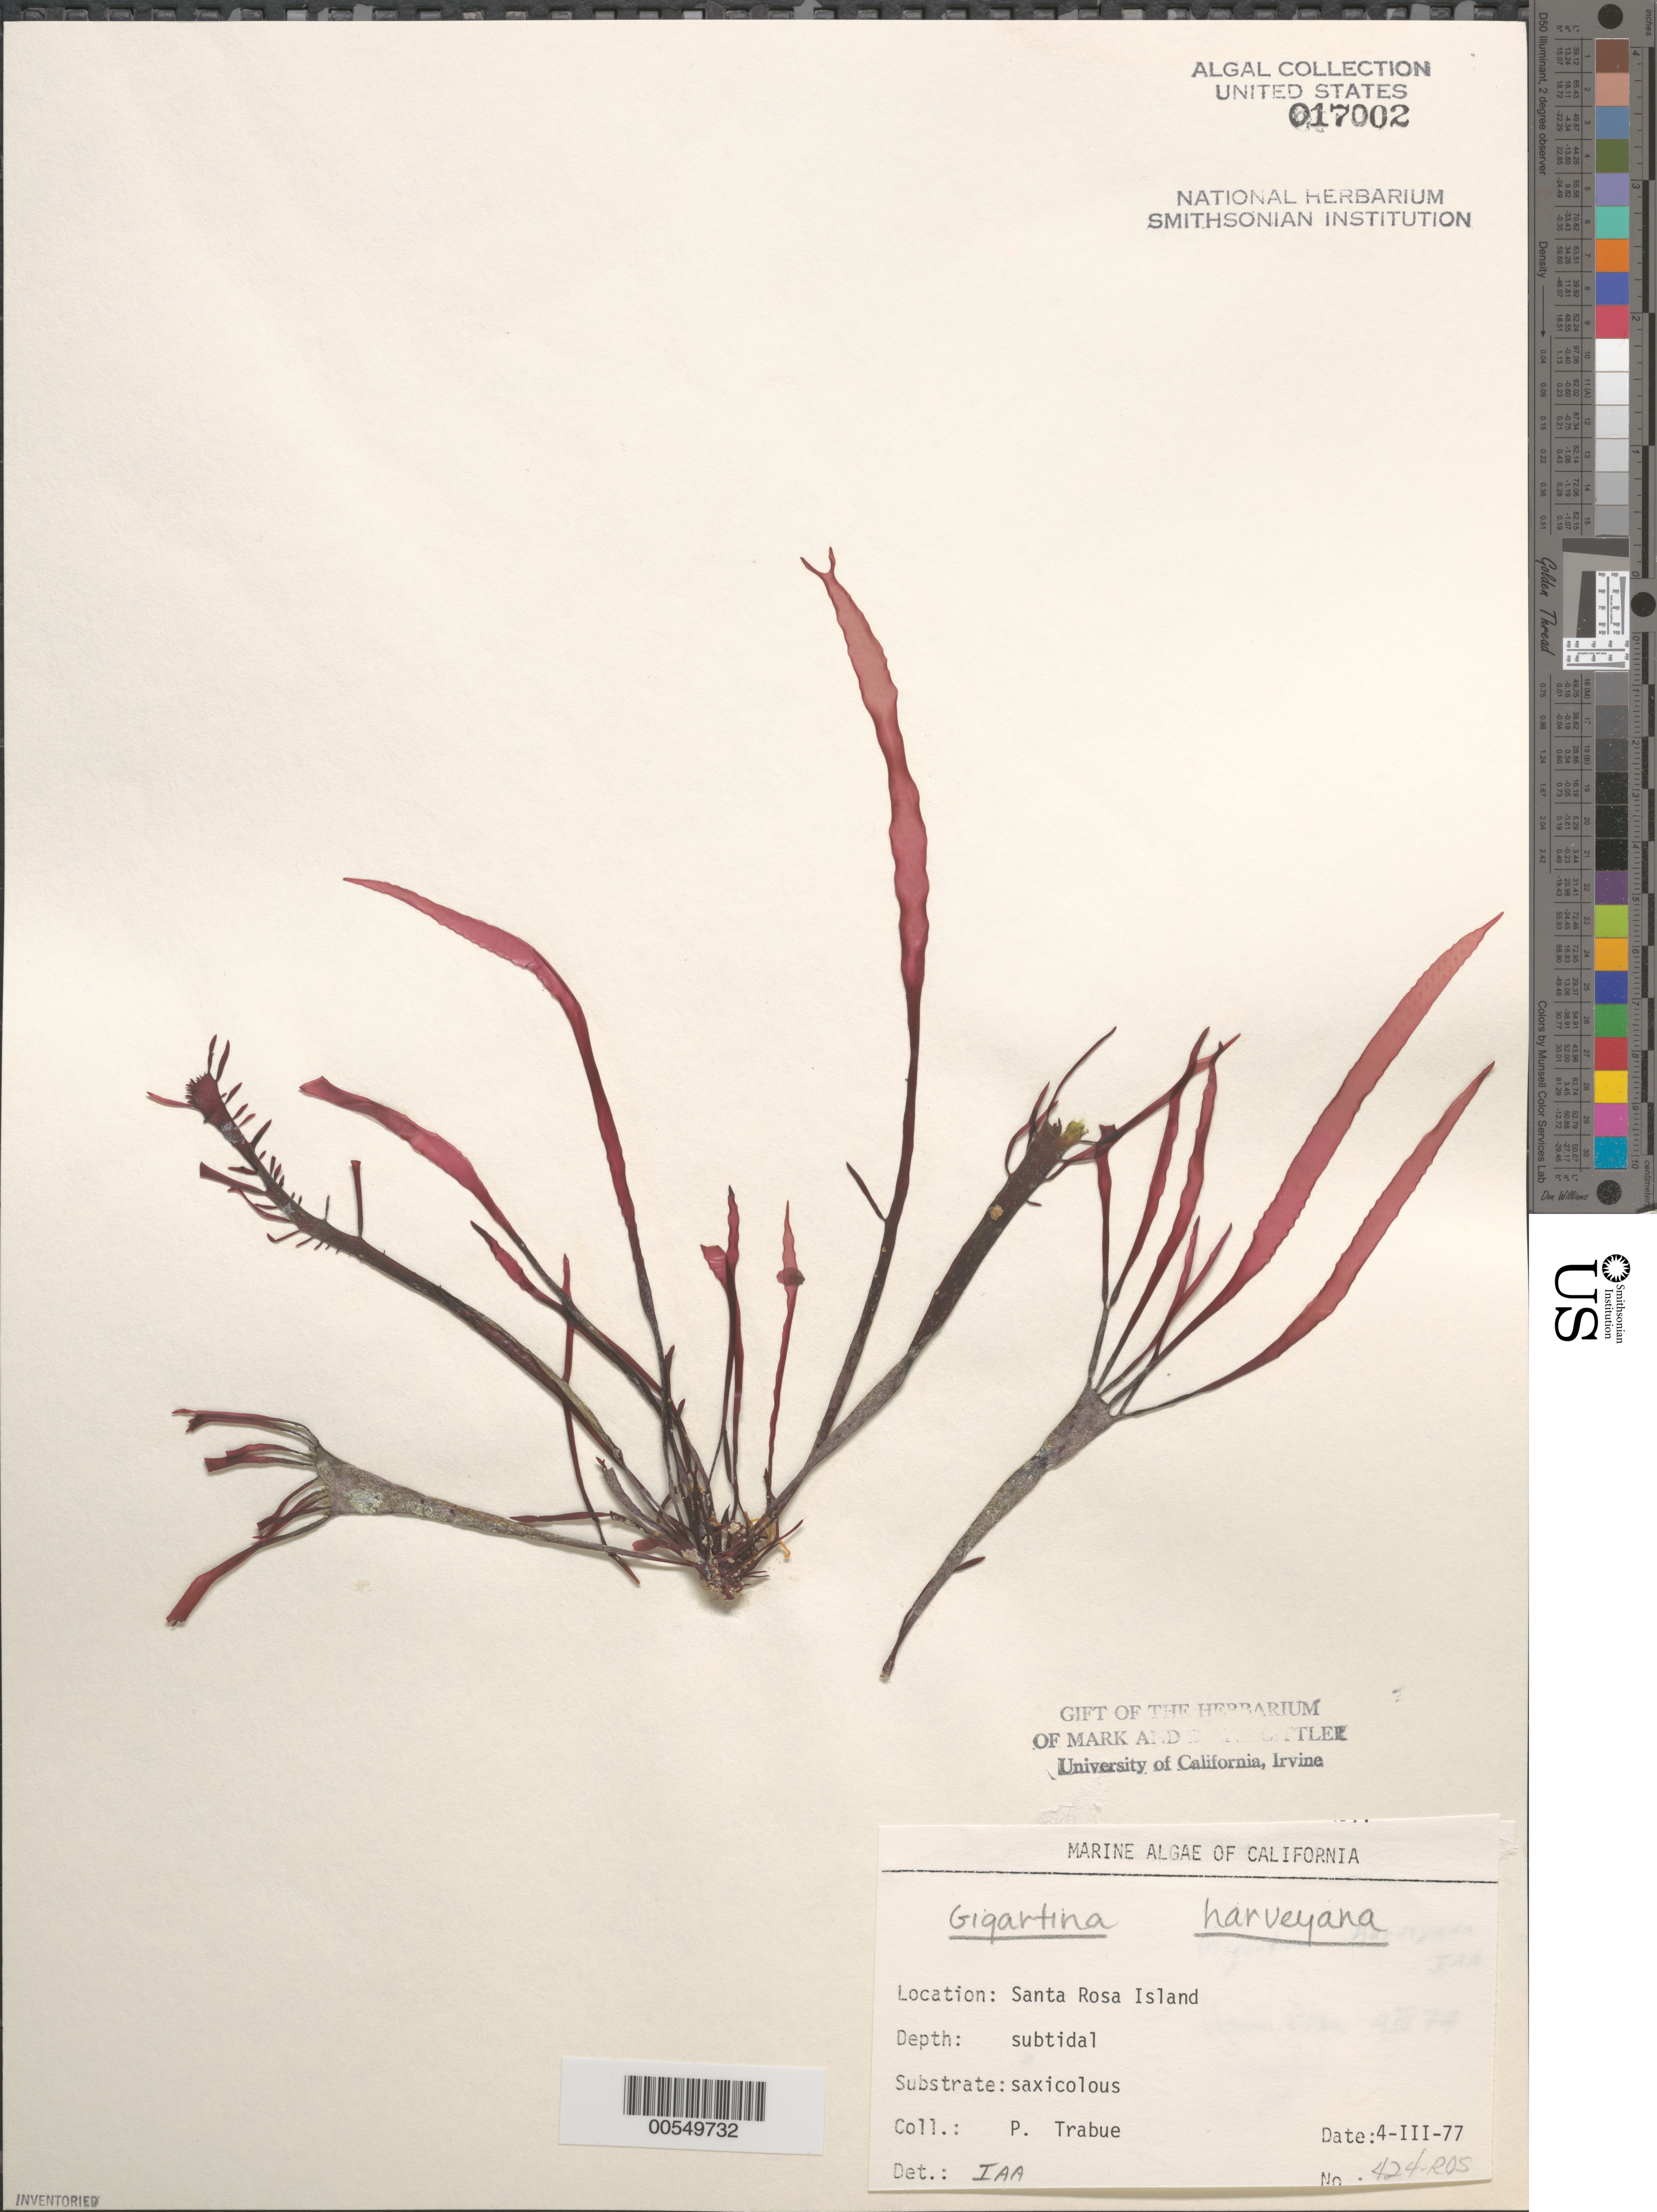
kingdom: Plantae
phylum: Rhodophyta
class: Florideophyceae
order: Gigartinales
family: Gigartinaceae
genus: Chondracanthus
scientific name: Chondracanthus harveyanus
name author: (Kütz.) Guiry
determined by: Algae name updating Project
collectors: P. J. Trabue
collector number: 424-ros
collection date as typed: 04 Mar 1977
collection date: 1977-03-04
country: United States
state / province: California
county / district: Santa Barbara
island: Santa Rosa Island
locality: Johnson's Lee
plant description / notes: BLM-SOCALBIGHT Rocky Intertidal Survey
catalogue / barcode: US 17002